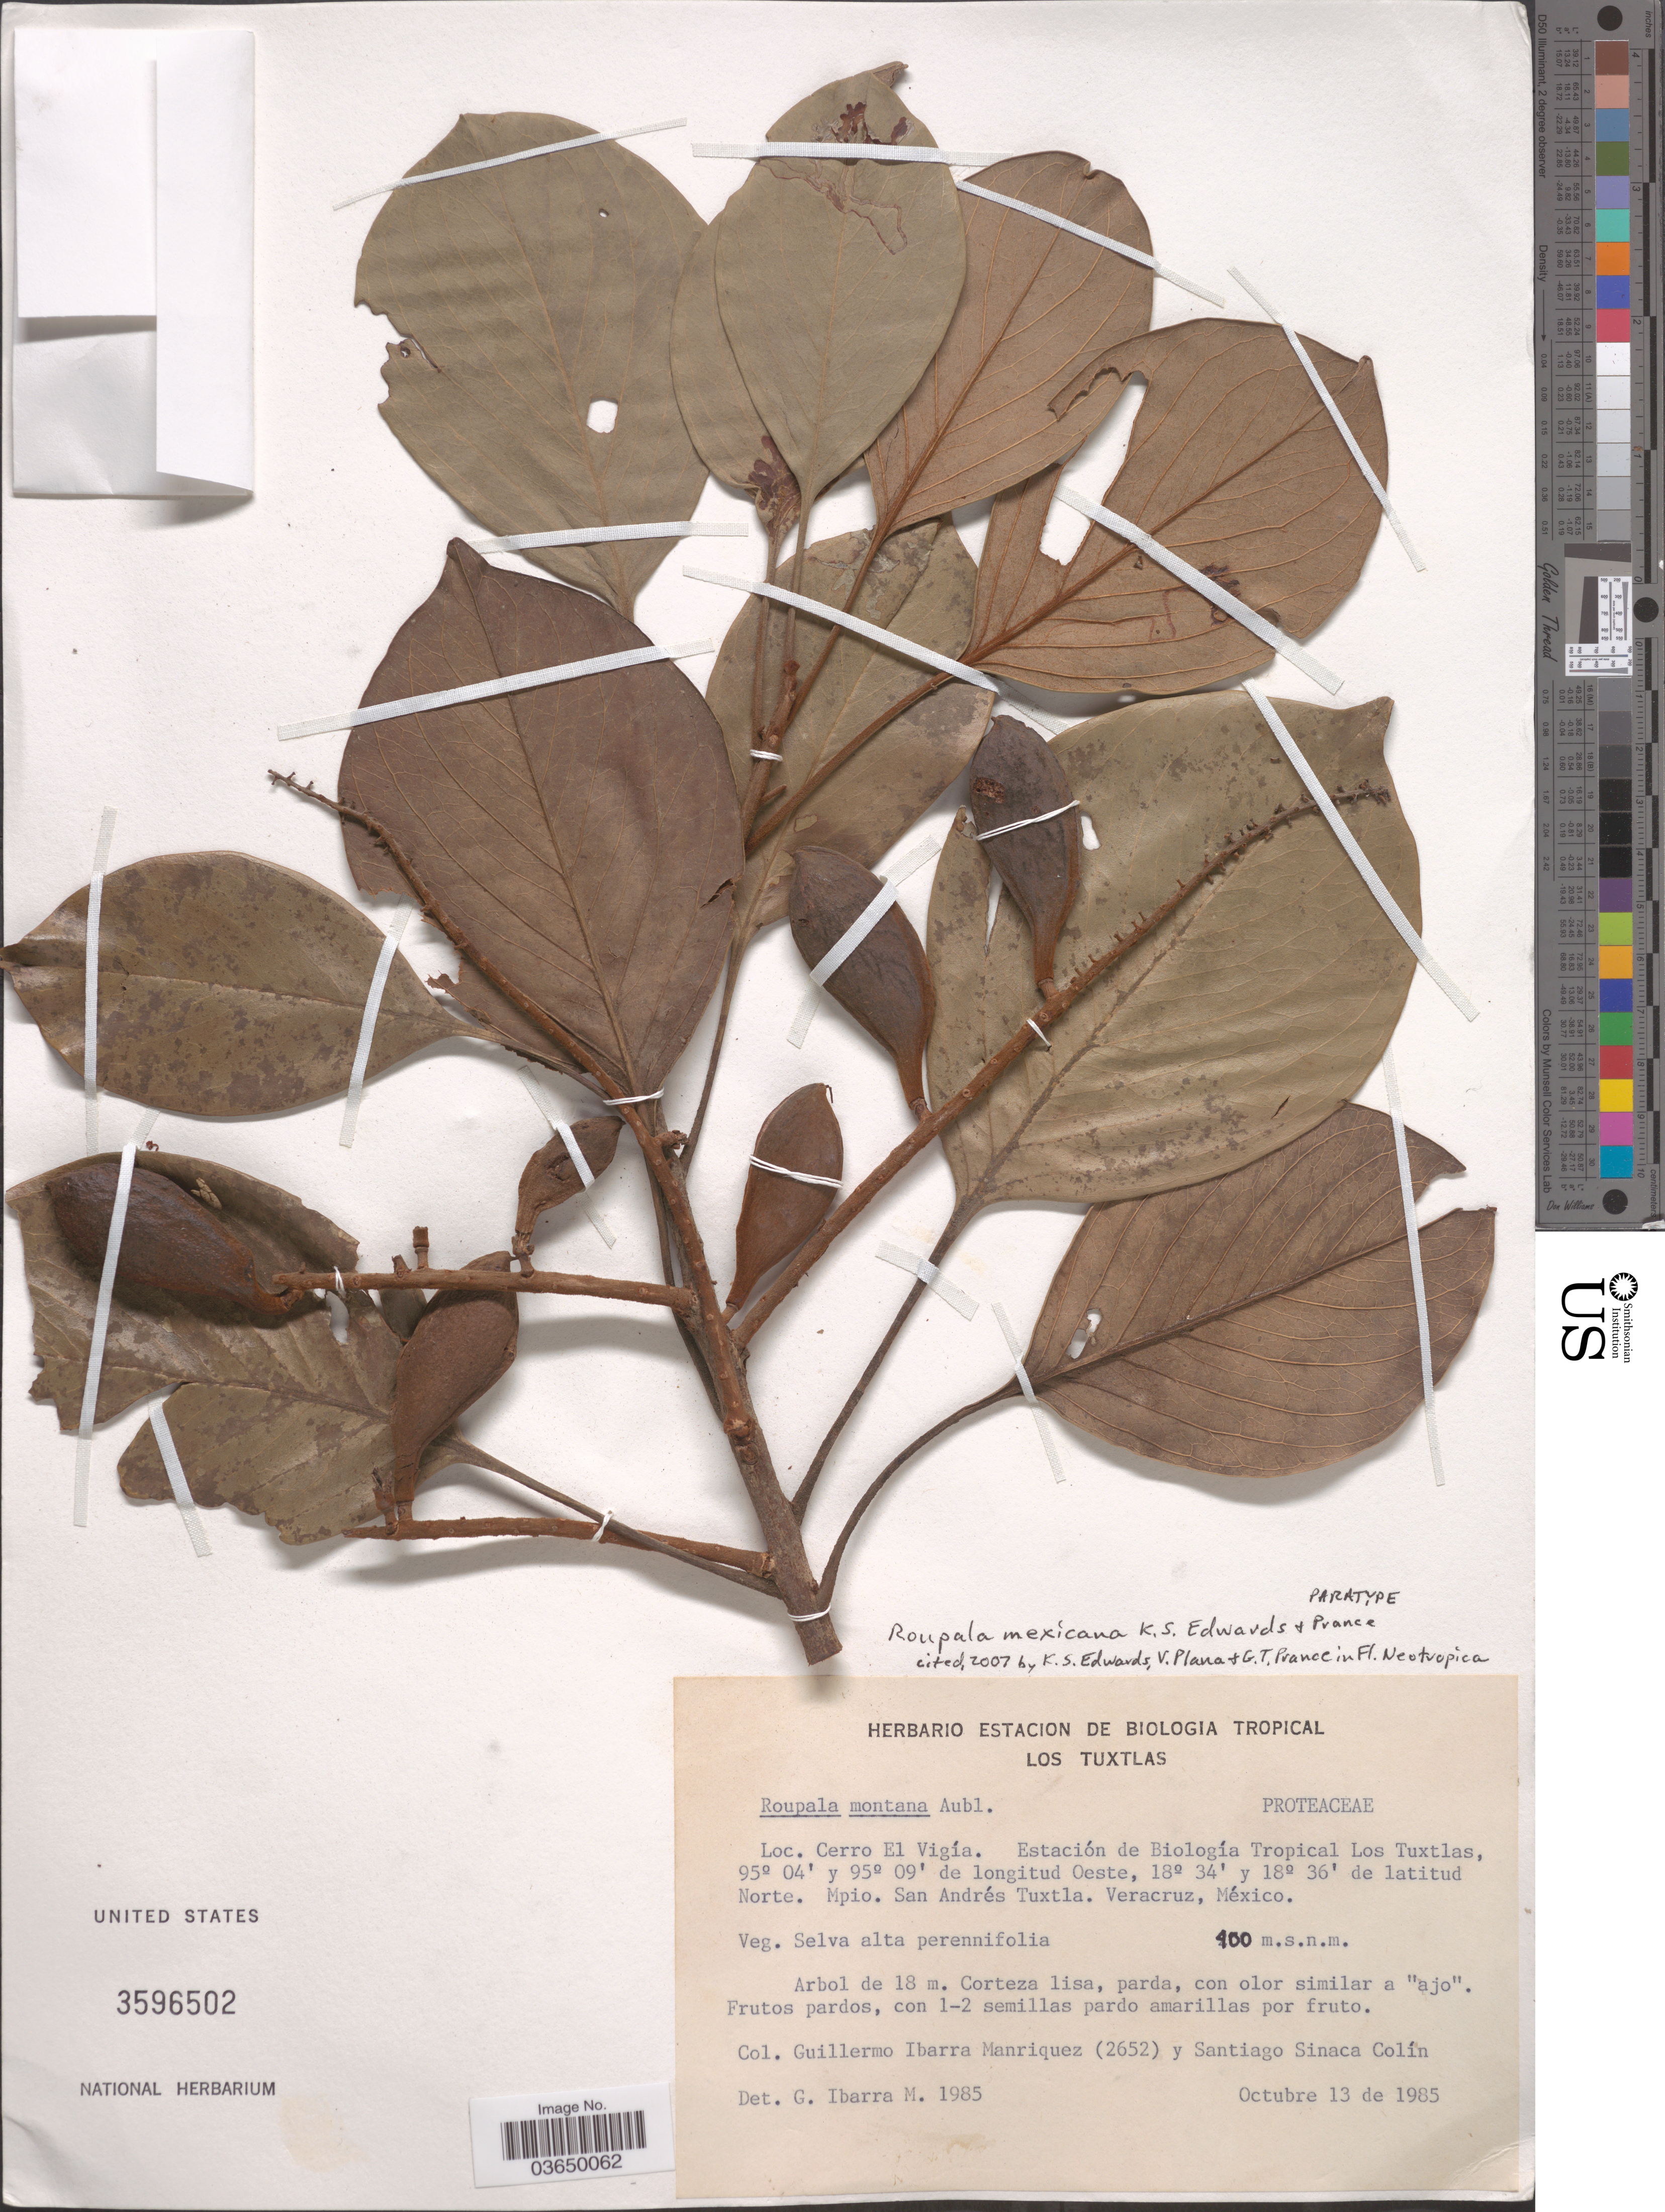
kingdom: Plantae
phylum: Tracheophyta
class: Magnoliopsida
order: Proteales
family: Proteaceae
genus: Roupala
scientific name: Roupala mexicana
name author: K.S. Edwards & Prance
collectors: G. Ibarra-Manríquez & S. Sinaca-Colin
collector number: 2652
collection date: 1985-10-13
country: Mexico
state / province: Veracruz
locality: Cerro El Vigía. Estación de Biología Tropical Los Tuxtlas. Mpio. San Andrés Tuxtla. Veracruz.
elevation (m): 400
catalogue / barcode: US 3596502